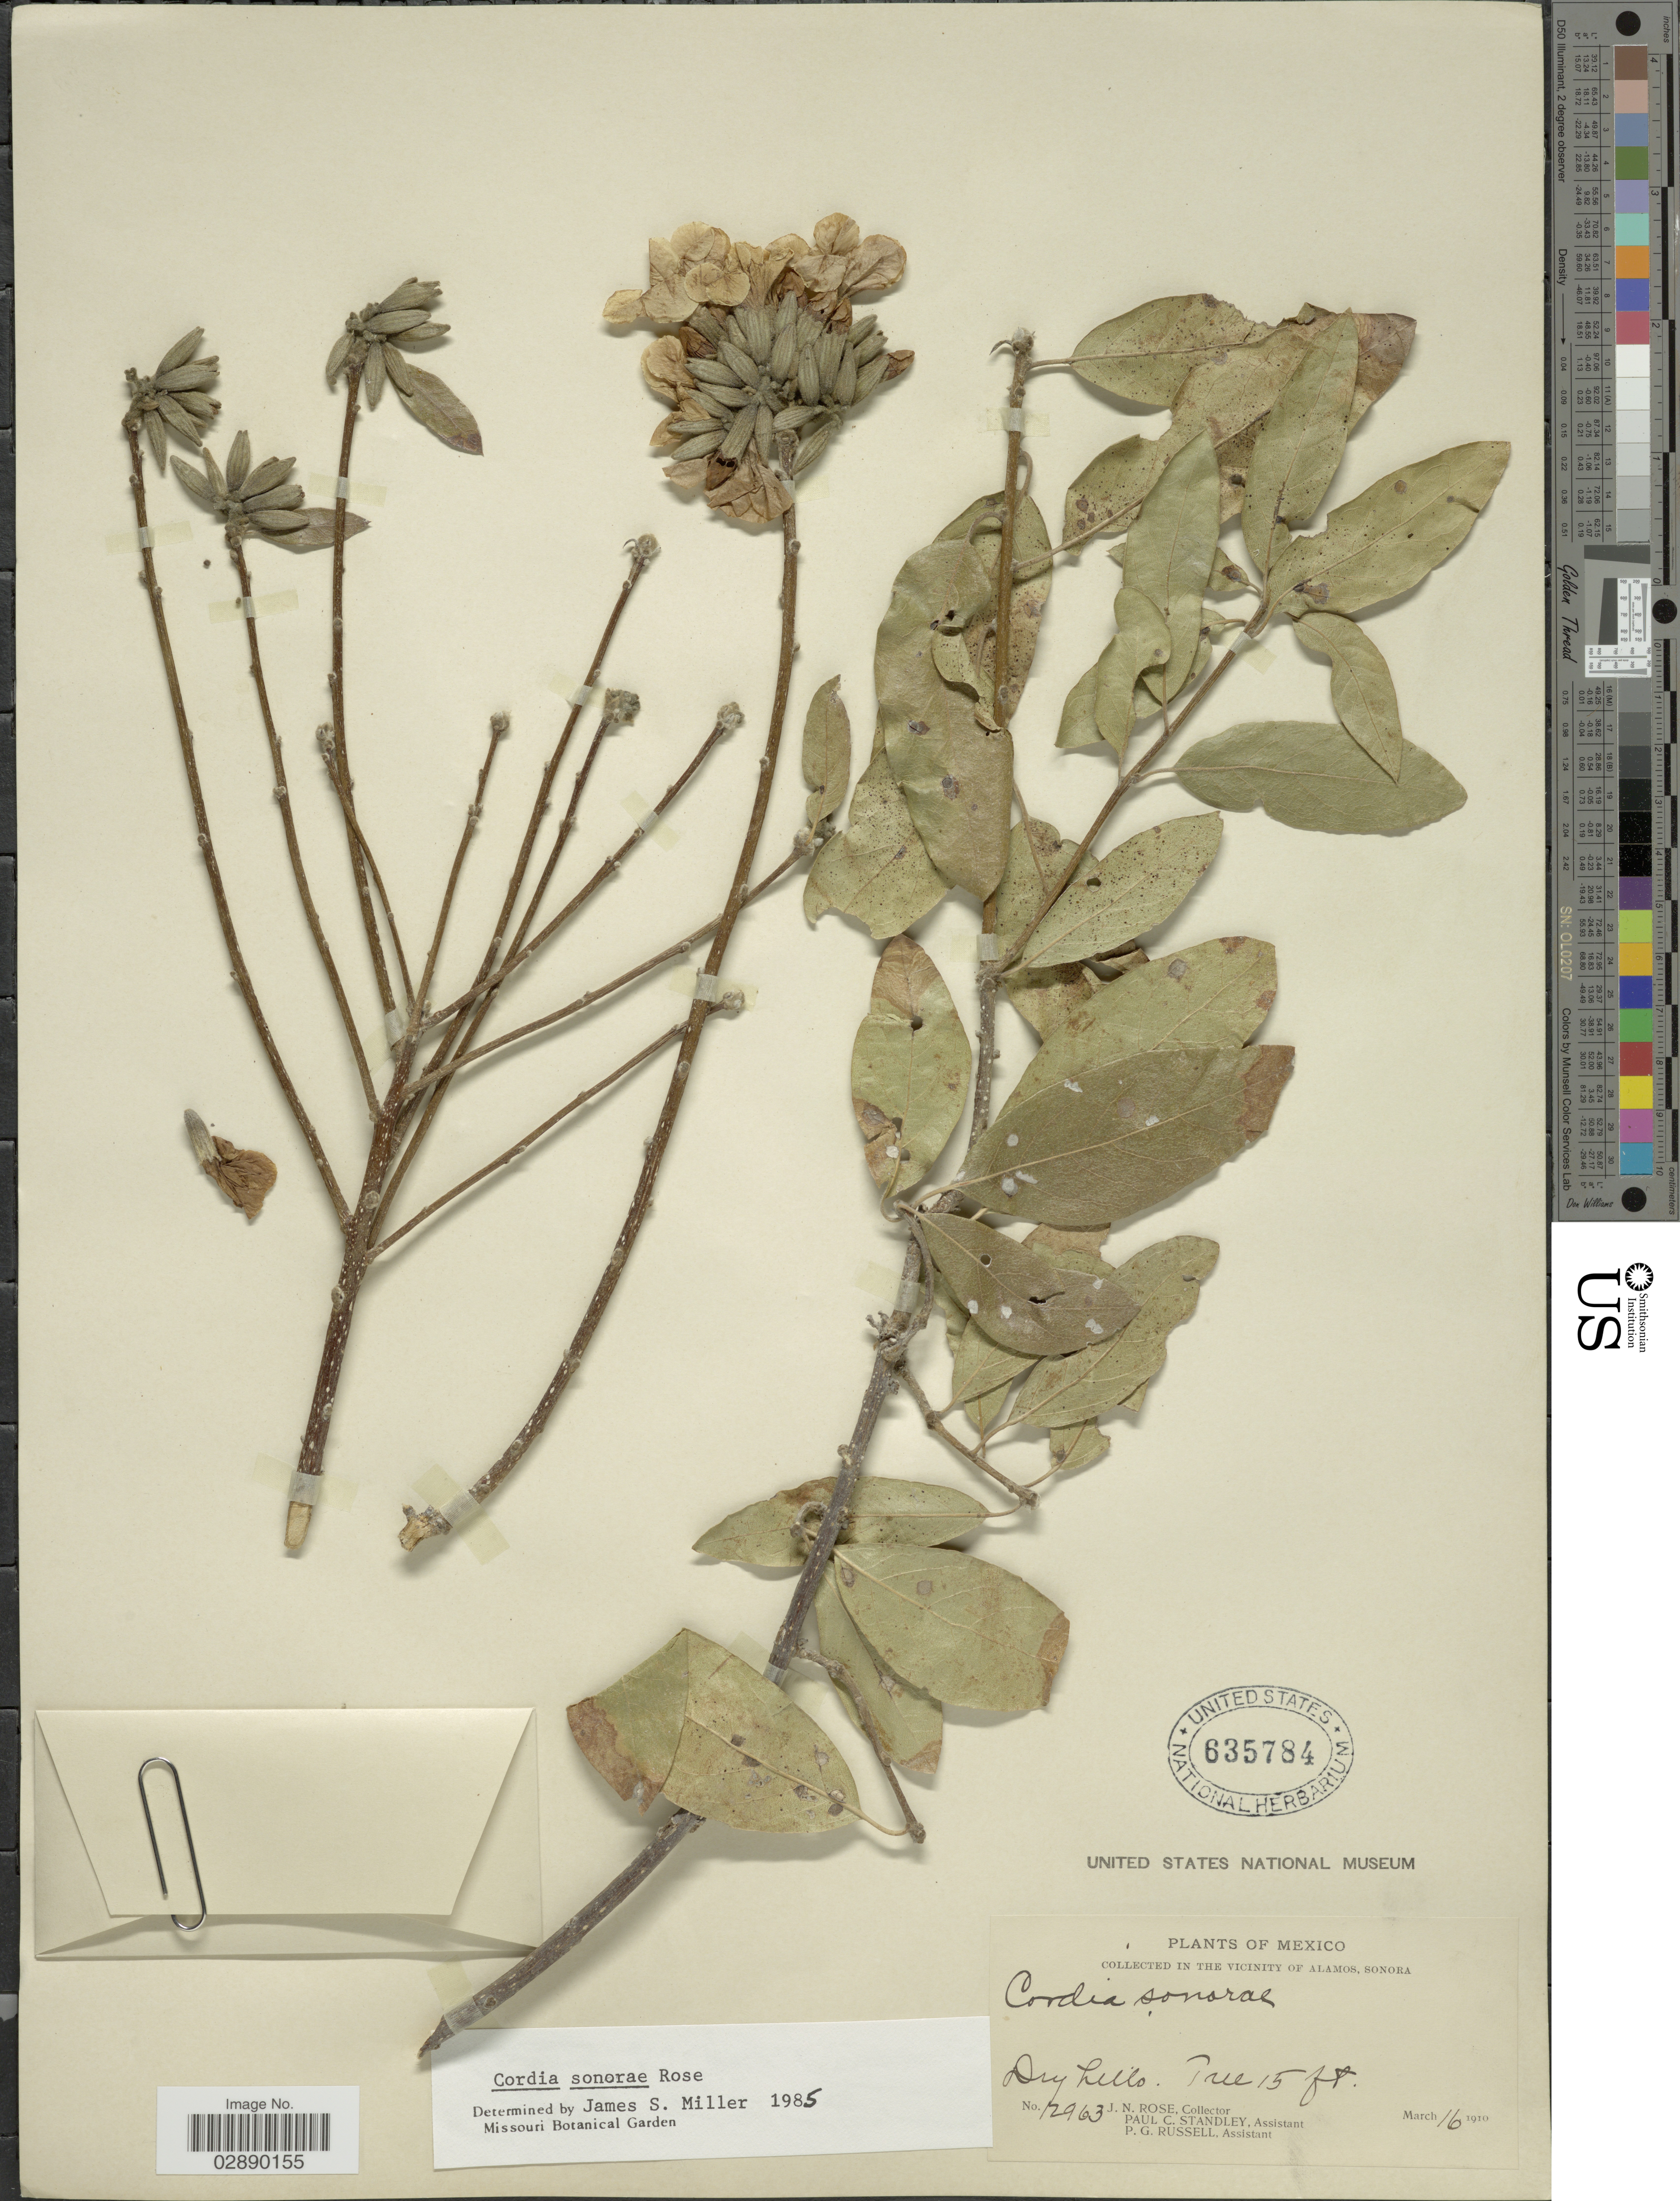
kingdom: Plantae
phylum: Tracheophyta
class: Magnoliopsida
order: Boraginales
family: Cordiaceae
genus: Cordia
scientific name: Cordia sonorae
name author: Rose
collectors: J. N. Rose, P. C. Standley & P. G. Russell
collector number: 12963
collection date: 1910-03-16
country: Mexico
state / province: Sonora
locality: Collected in the vicinity of Alamos.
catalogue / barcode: US 635784